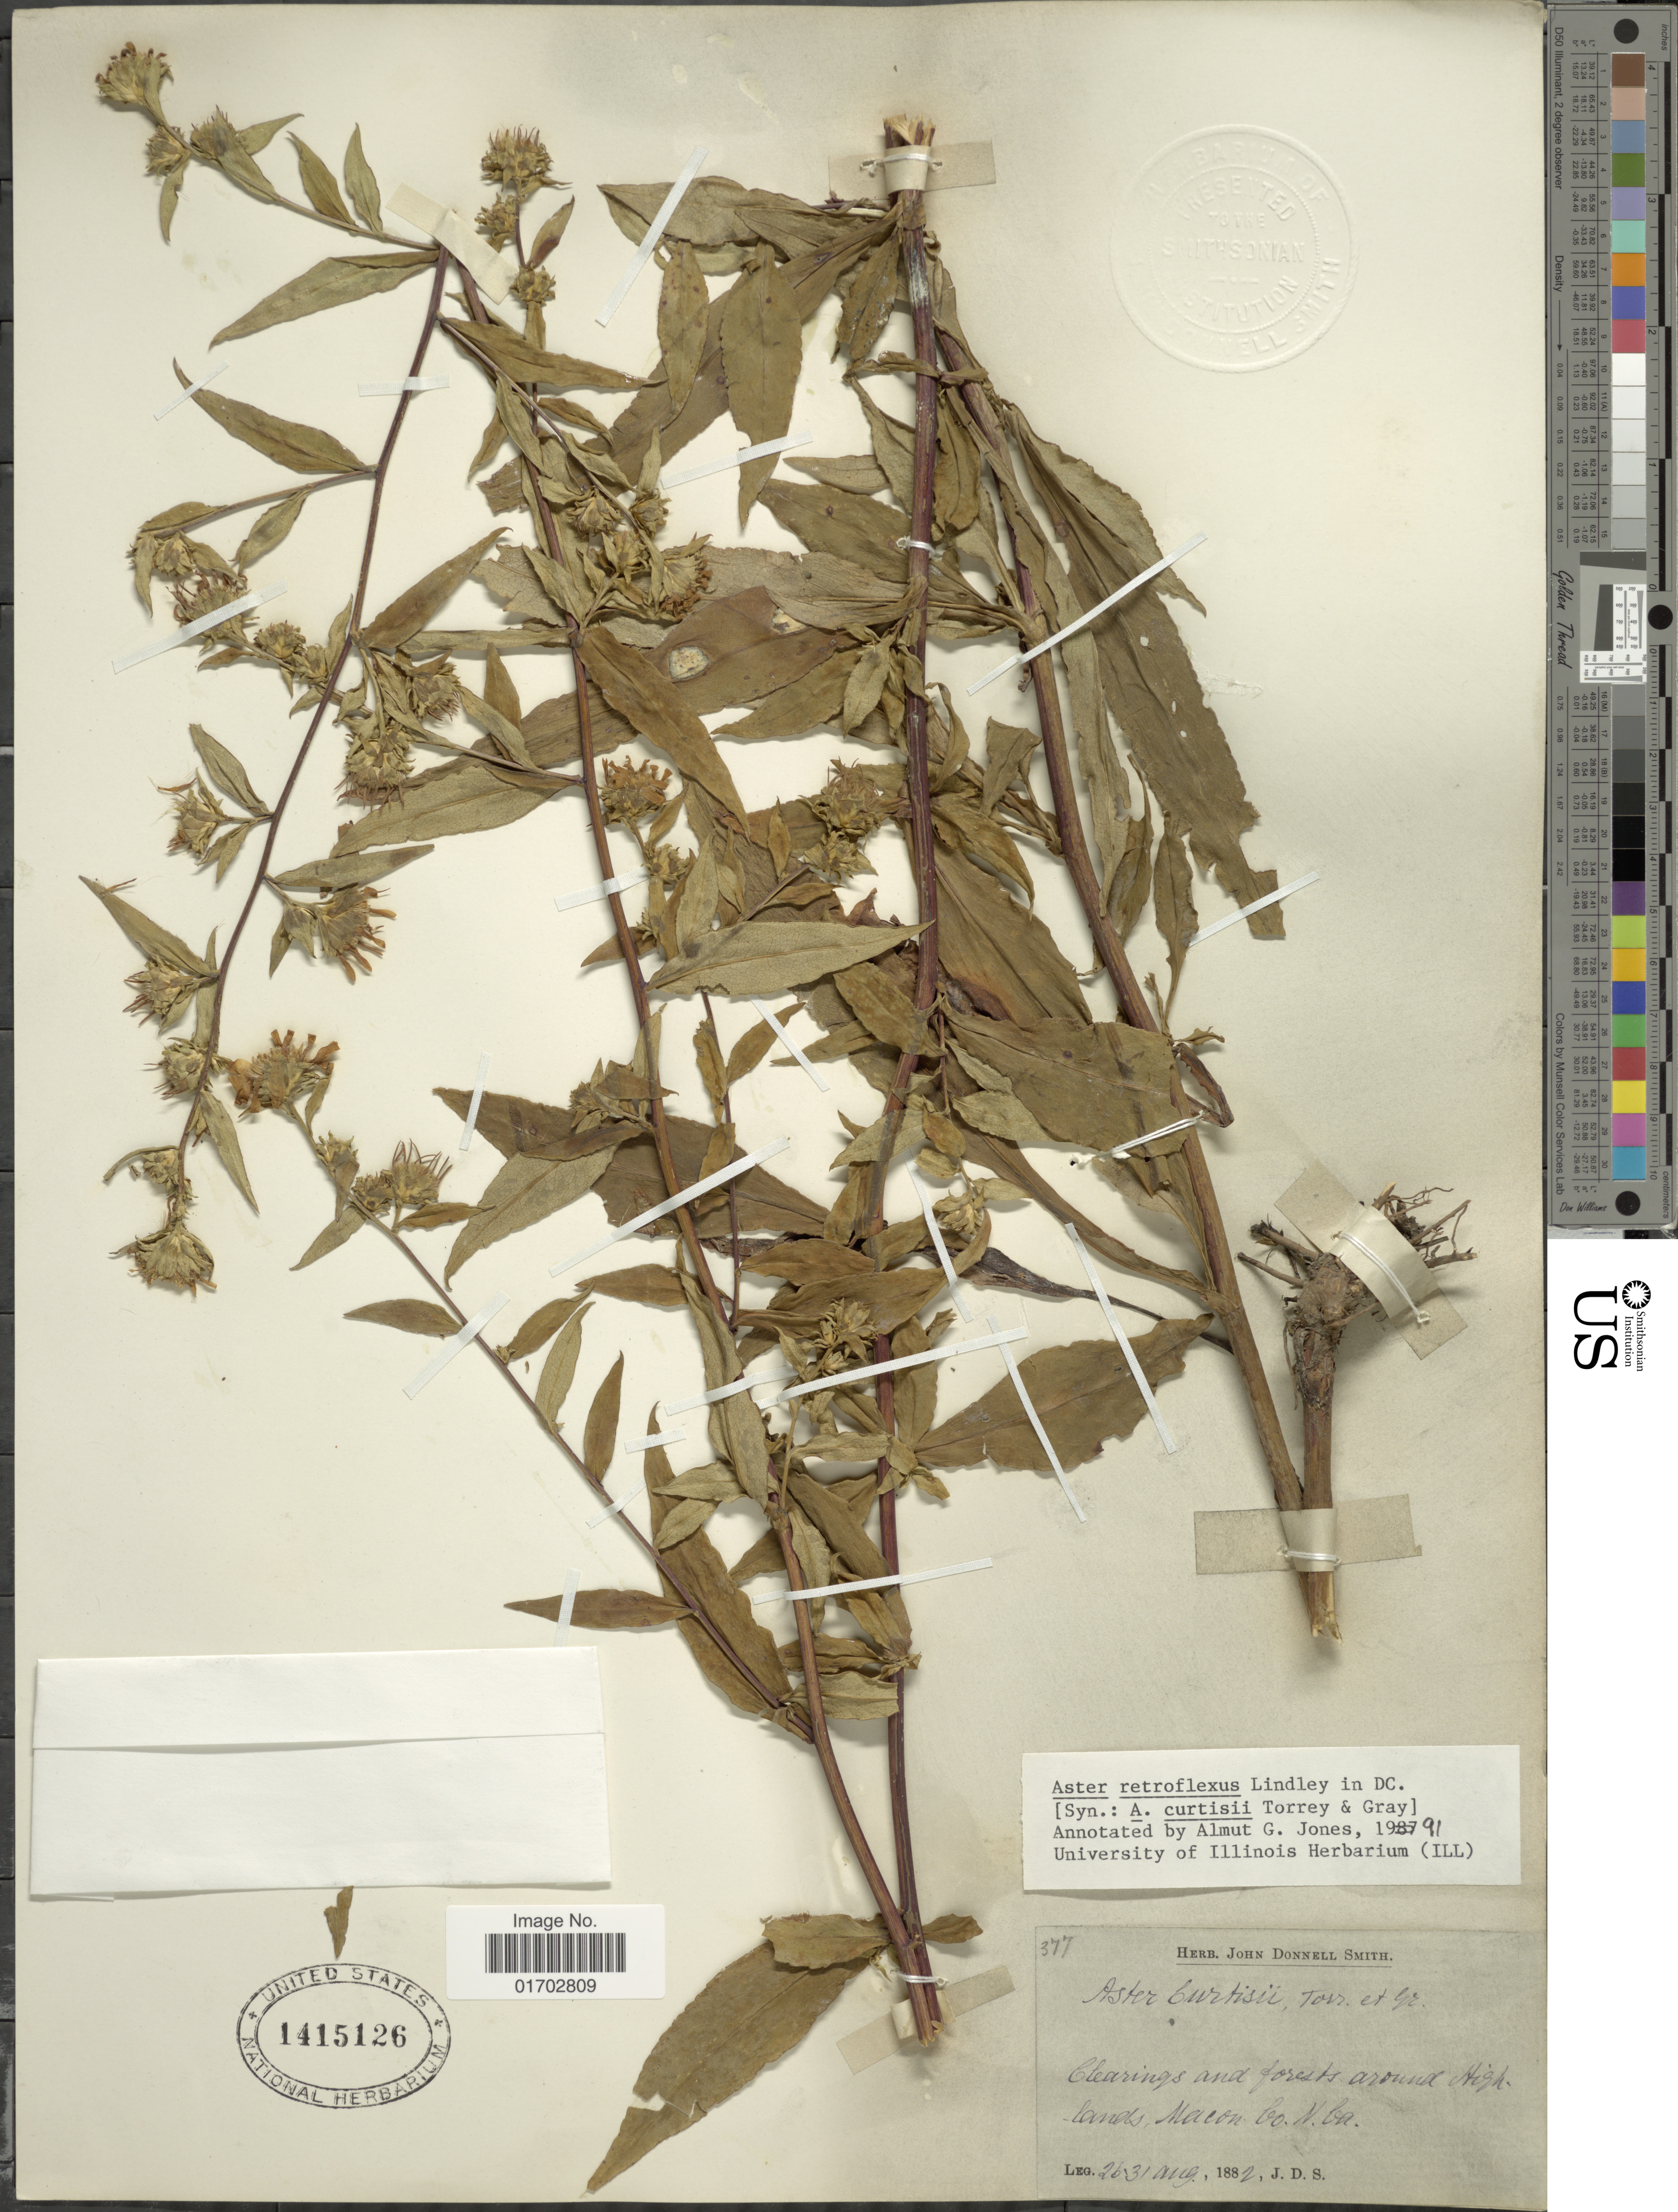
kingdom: Plantae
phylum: Tracheophyta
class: Magnoliopsida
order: Asterales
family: Asteraceae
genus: Symphyotrichum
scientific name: Symphyotrichum retroflexum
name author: (Lindl.) G.L. Nesom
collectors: J. Donnell Smith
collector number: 377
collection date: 1882-08-26/1882-08-31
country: United States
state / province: North Carolina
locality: Macon Co.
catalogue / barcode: US 1415126